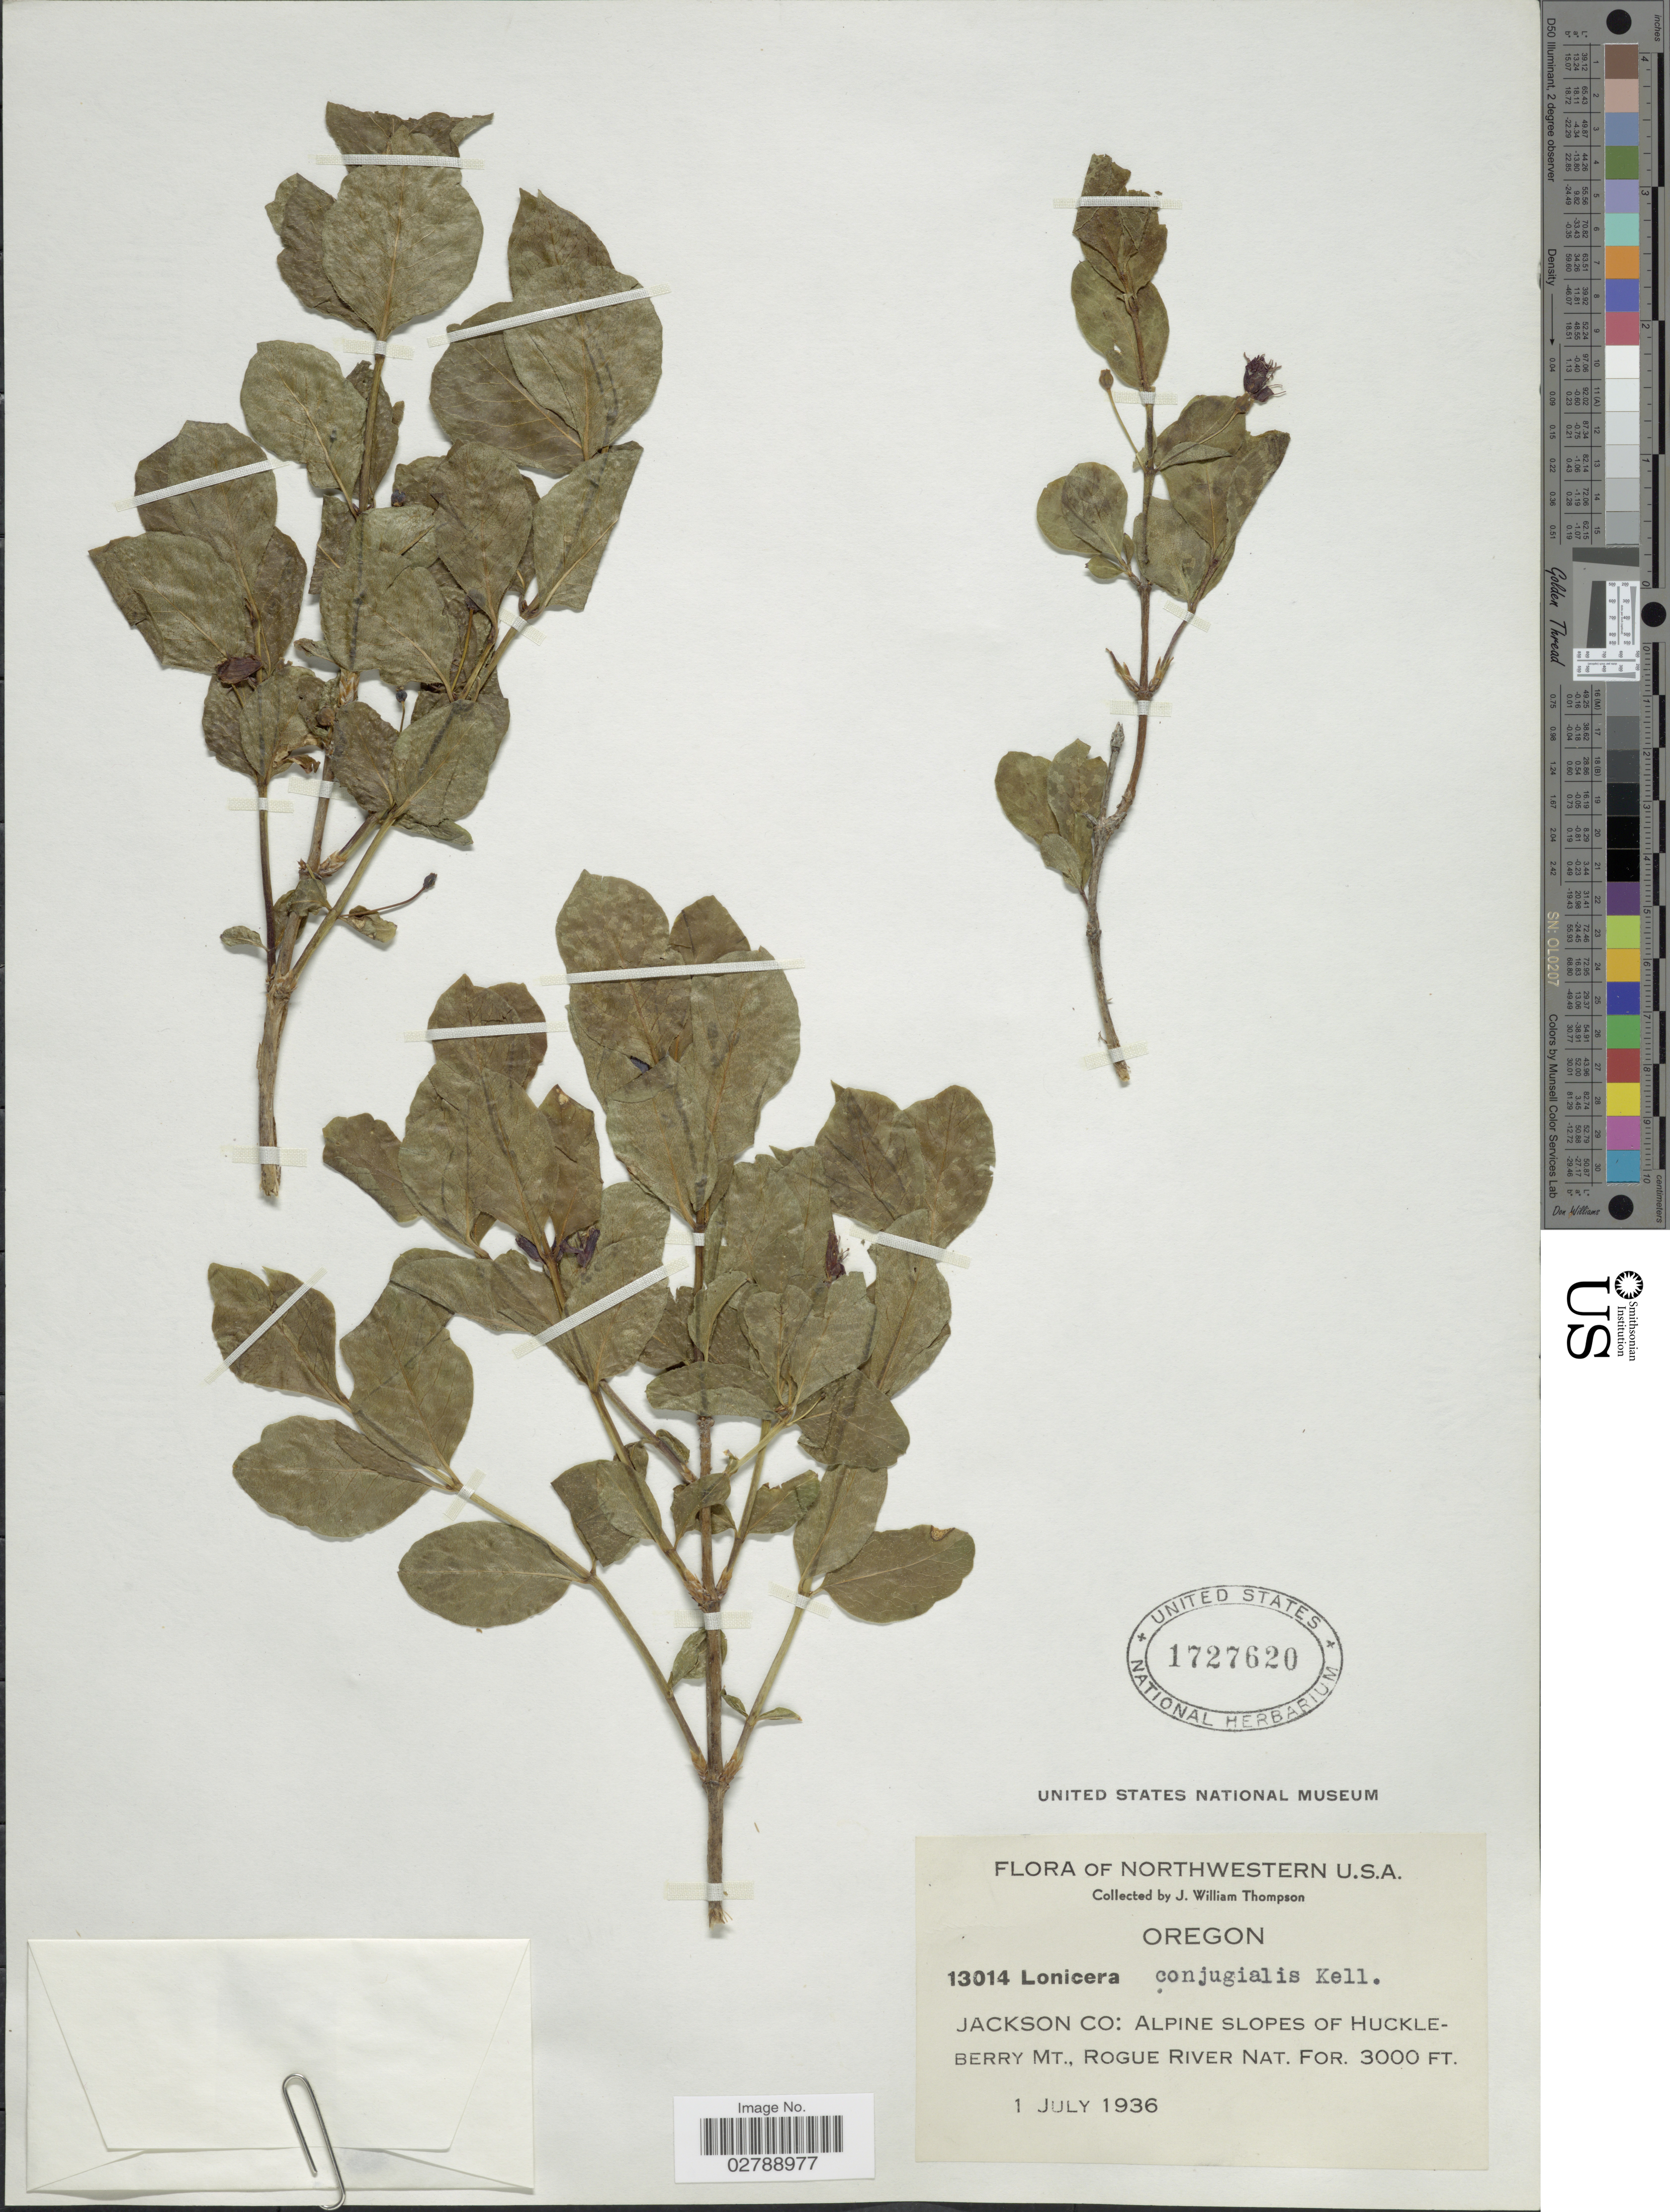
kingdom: Plantae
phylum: Tracheophyta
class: Magnoliopsida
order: Dipsacales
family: Caprifoliaceae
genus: Lonicera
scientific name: Lonicera conjugialis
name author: Kellogg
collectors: J. W. Thompson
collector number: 13014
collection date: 1936-07-01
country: United States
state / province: Oregon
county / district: Jackson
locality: Northwestern U.S.A. Jackson Co.: Alphine slopes of Huckle-Berry Mt., Rogue River Nat. For.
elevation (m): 914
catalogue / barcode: US 1727620